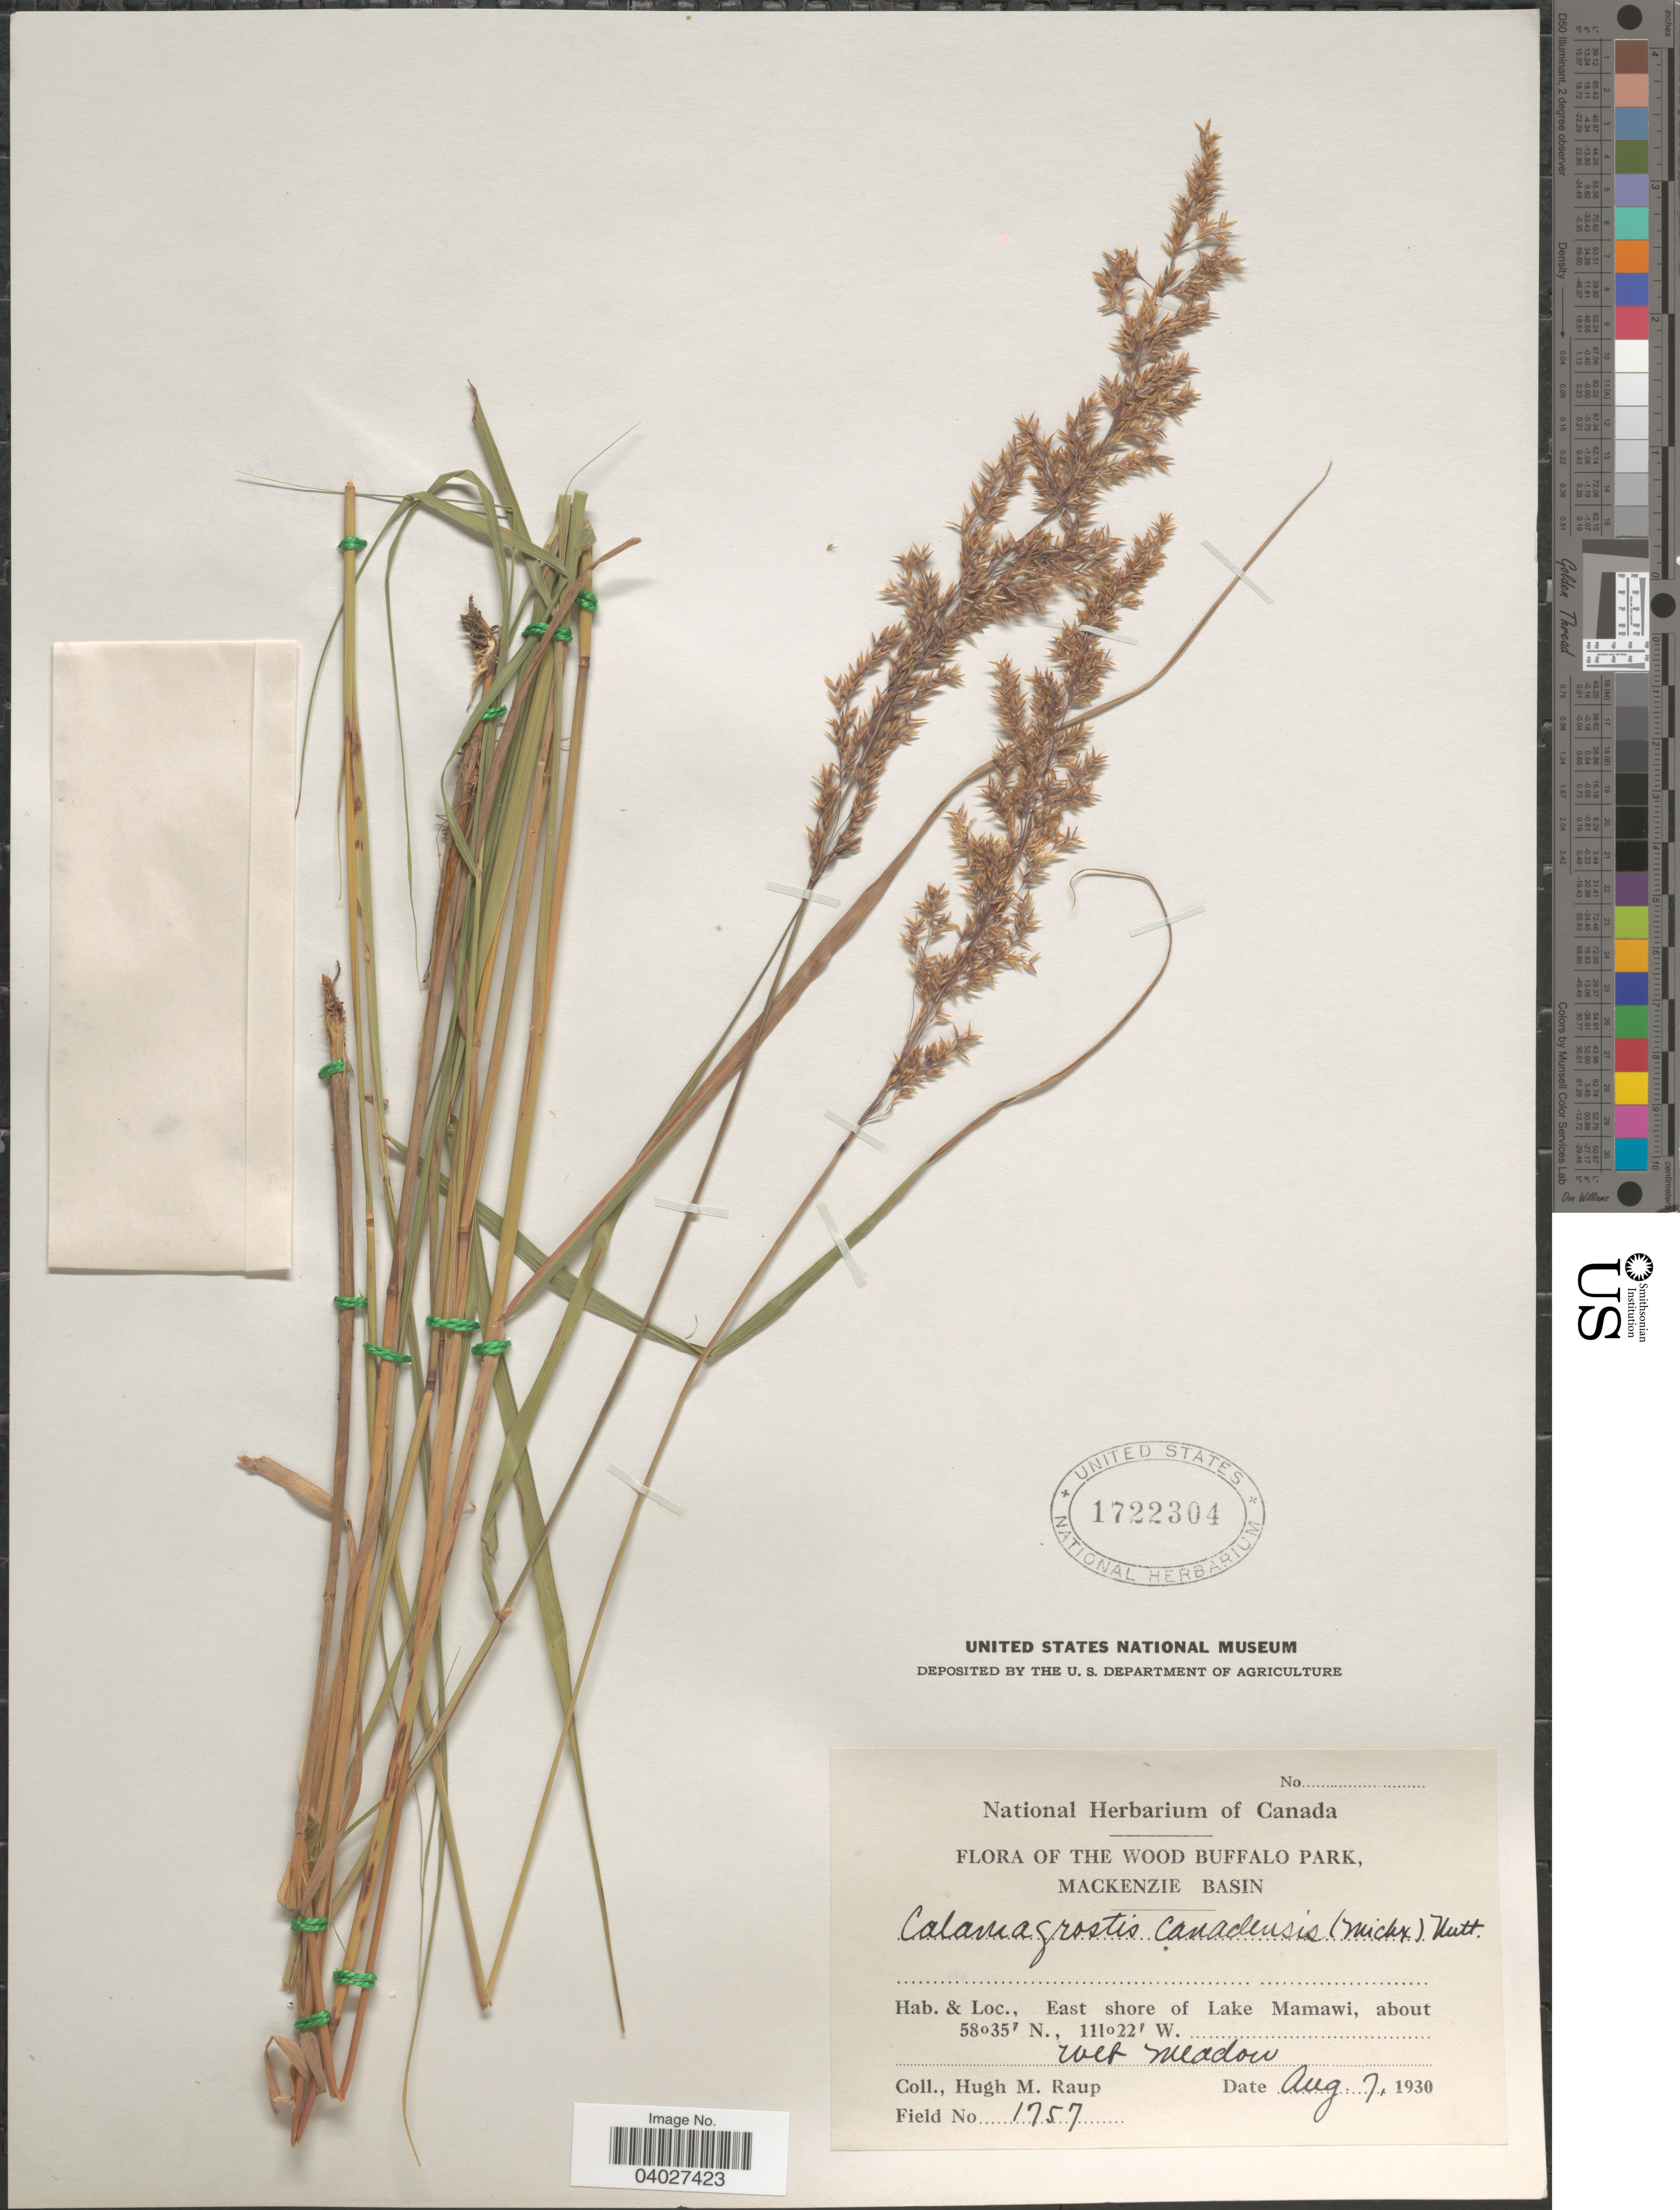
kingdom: Plantae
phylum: Tracheophyta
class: Liliopsida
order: Poales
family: Poaceae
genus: Calamagrostis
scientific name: Calamagrostis canadensis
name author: (Michx.) P. Beauv.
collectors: H. Raup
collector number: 1757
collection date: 1930-08-07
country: Canada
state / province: Alberta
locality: The Wood Buffalo Park, Mackenzie Basin. East shore of Lake Mamawi. Wet meadow.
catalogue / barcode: US 1722304